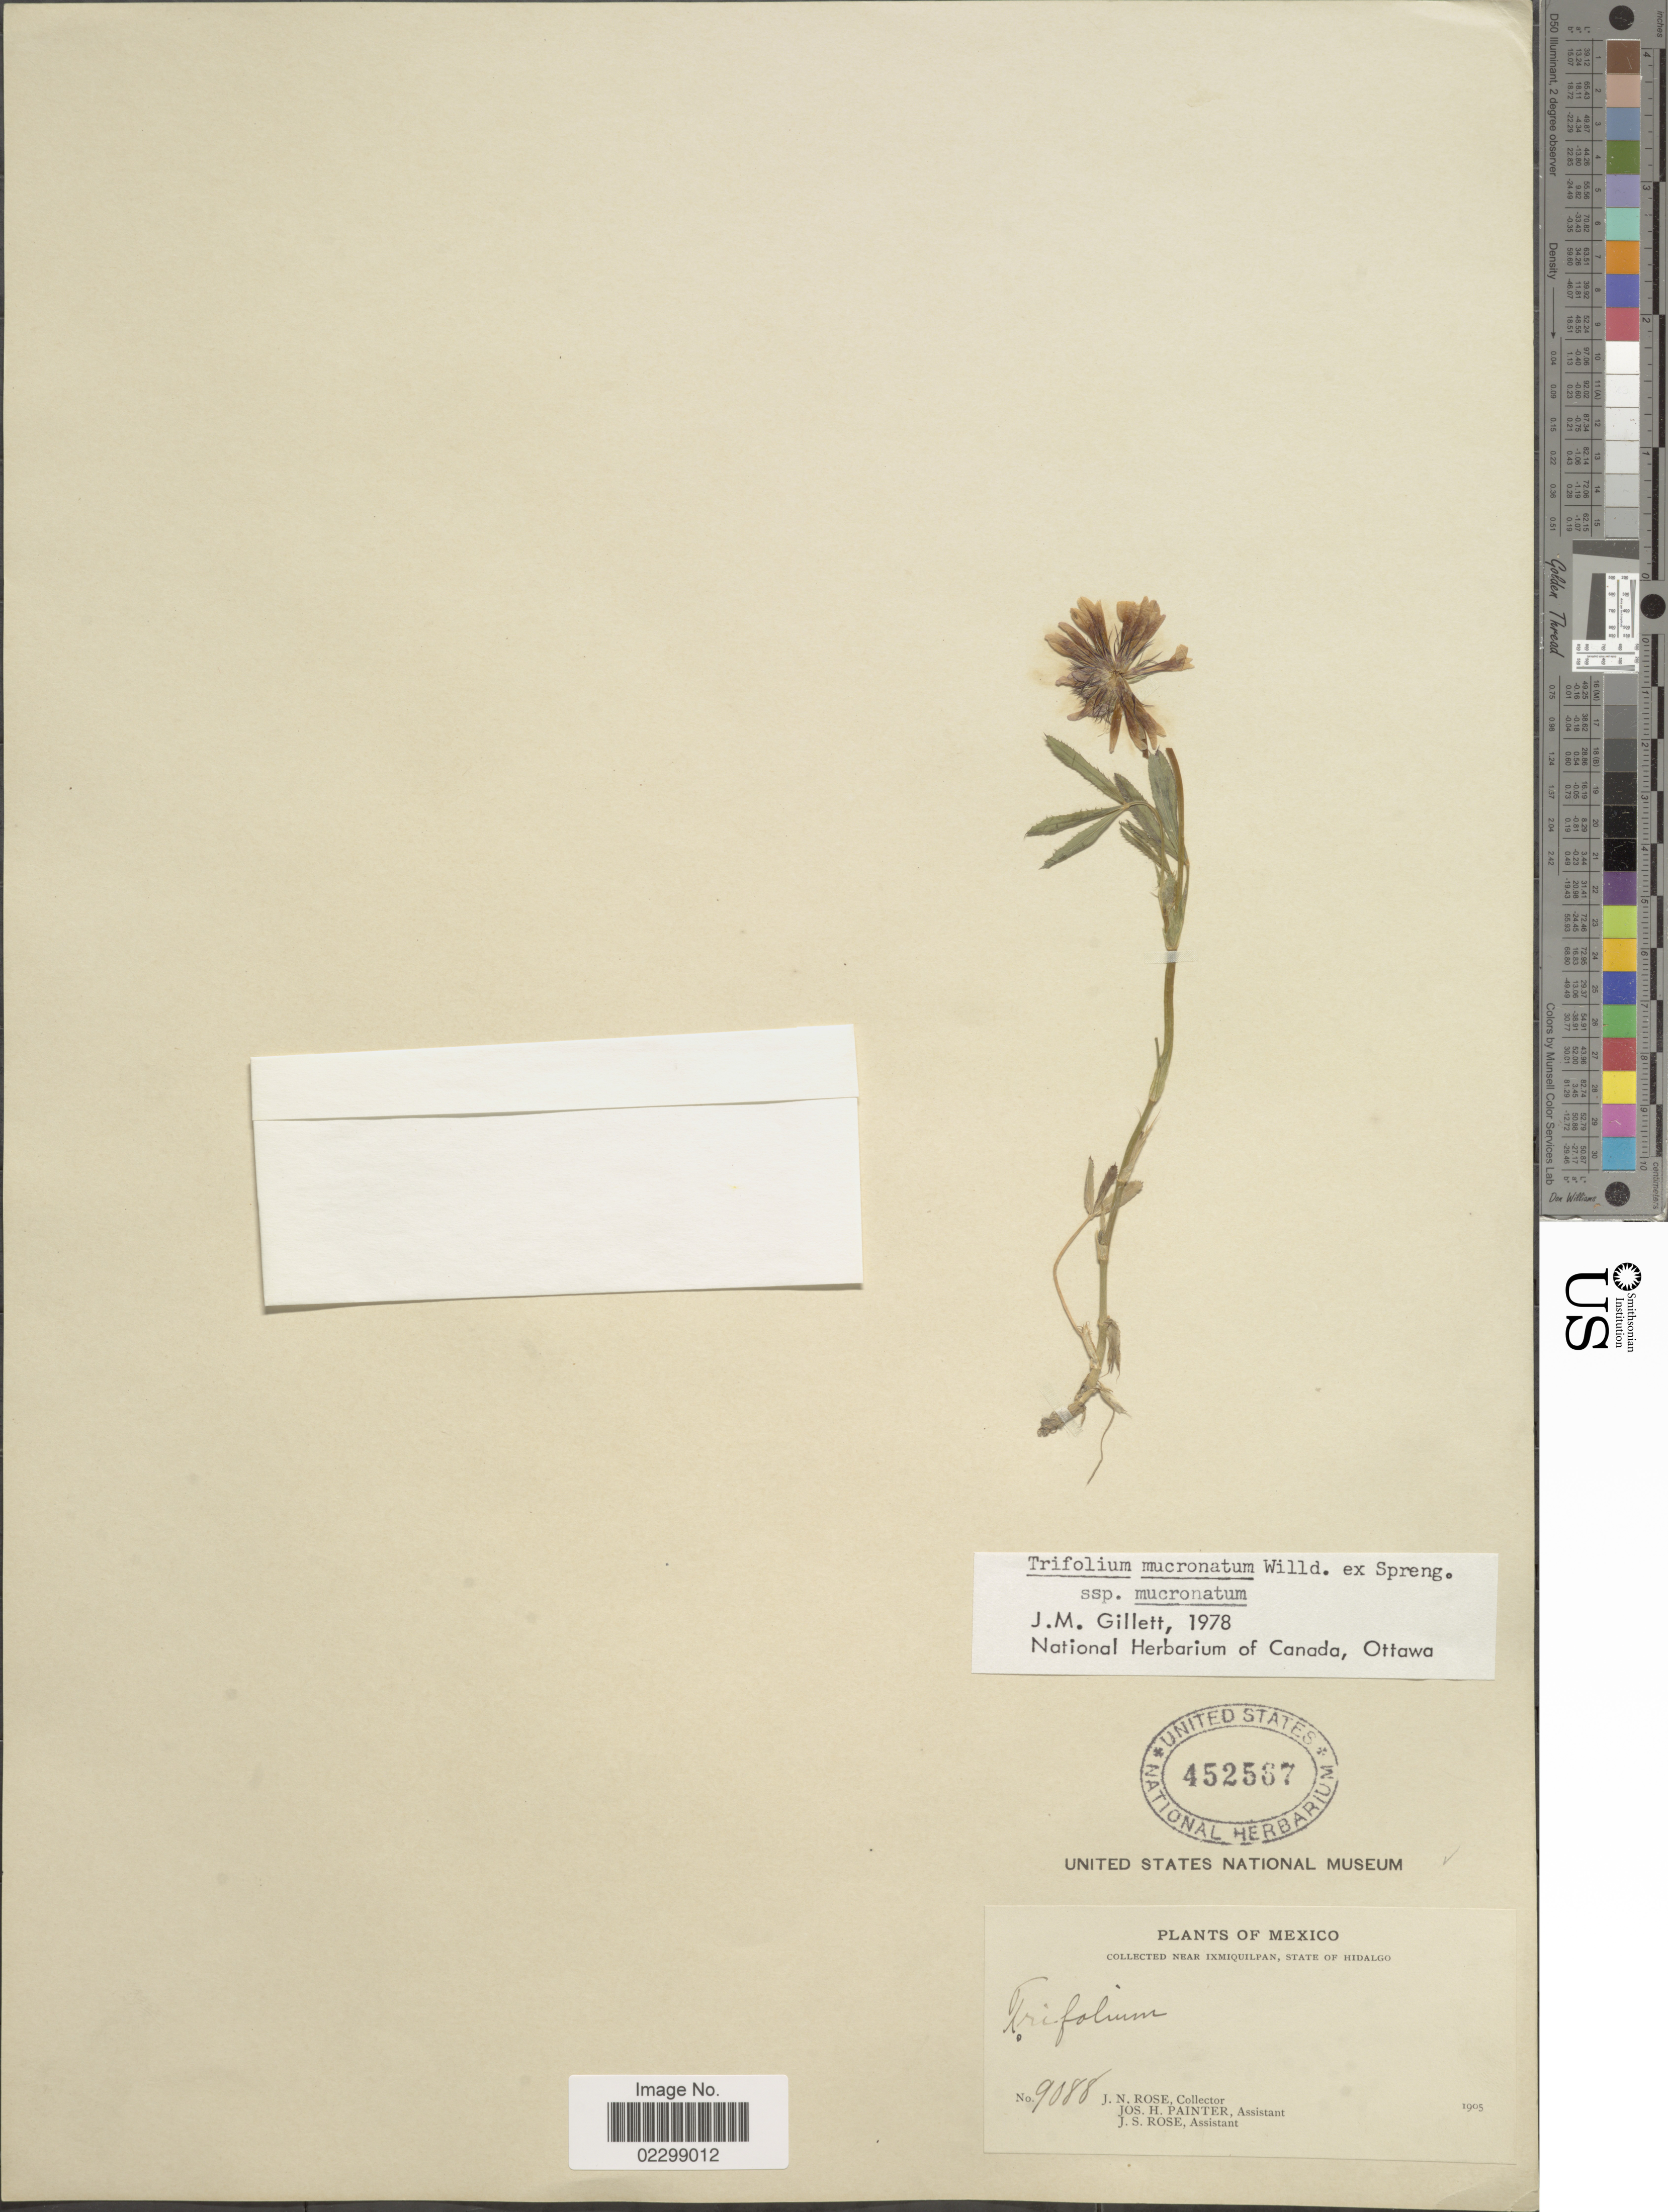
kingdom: Plantae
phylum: Tracheophyta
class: Magnoliopsida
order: Fabales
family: Fabaceae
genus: Trifolium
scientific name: Trifolium mucronatum subsp. mucronatum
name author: Willd. ex Spreng.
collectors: J. N. Rose, J. H. Painter & J. S. Rose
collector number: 9088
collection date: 1905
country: Mexico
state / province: Hidalgo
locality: Near Ixmiquilpan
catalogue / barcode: US 452567